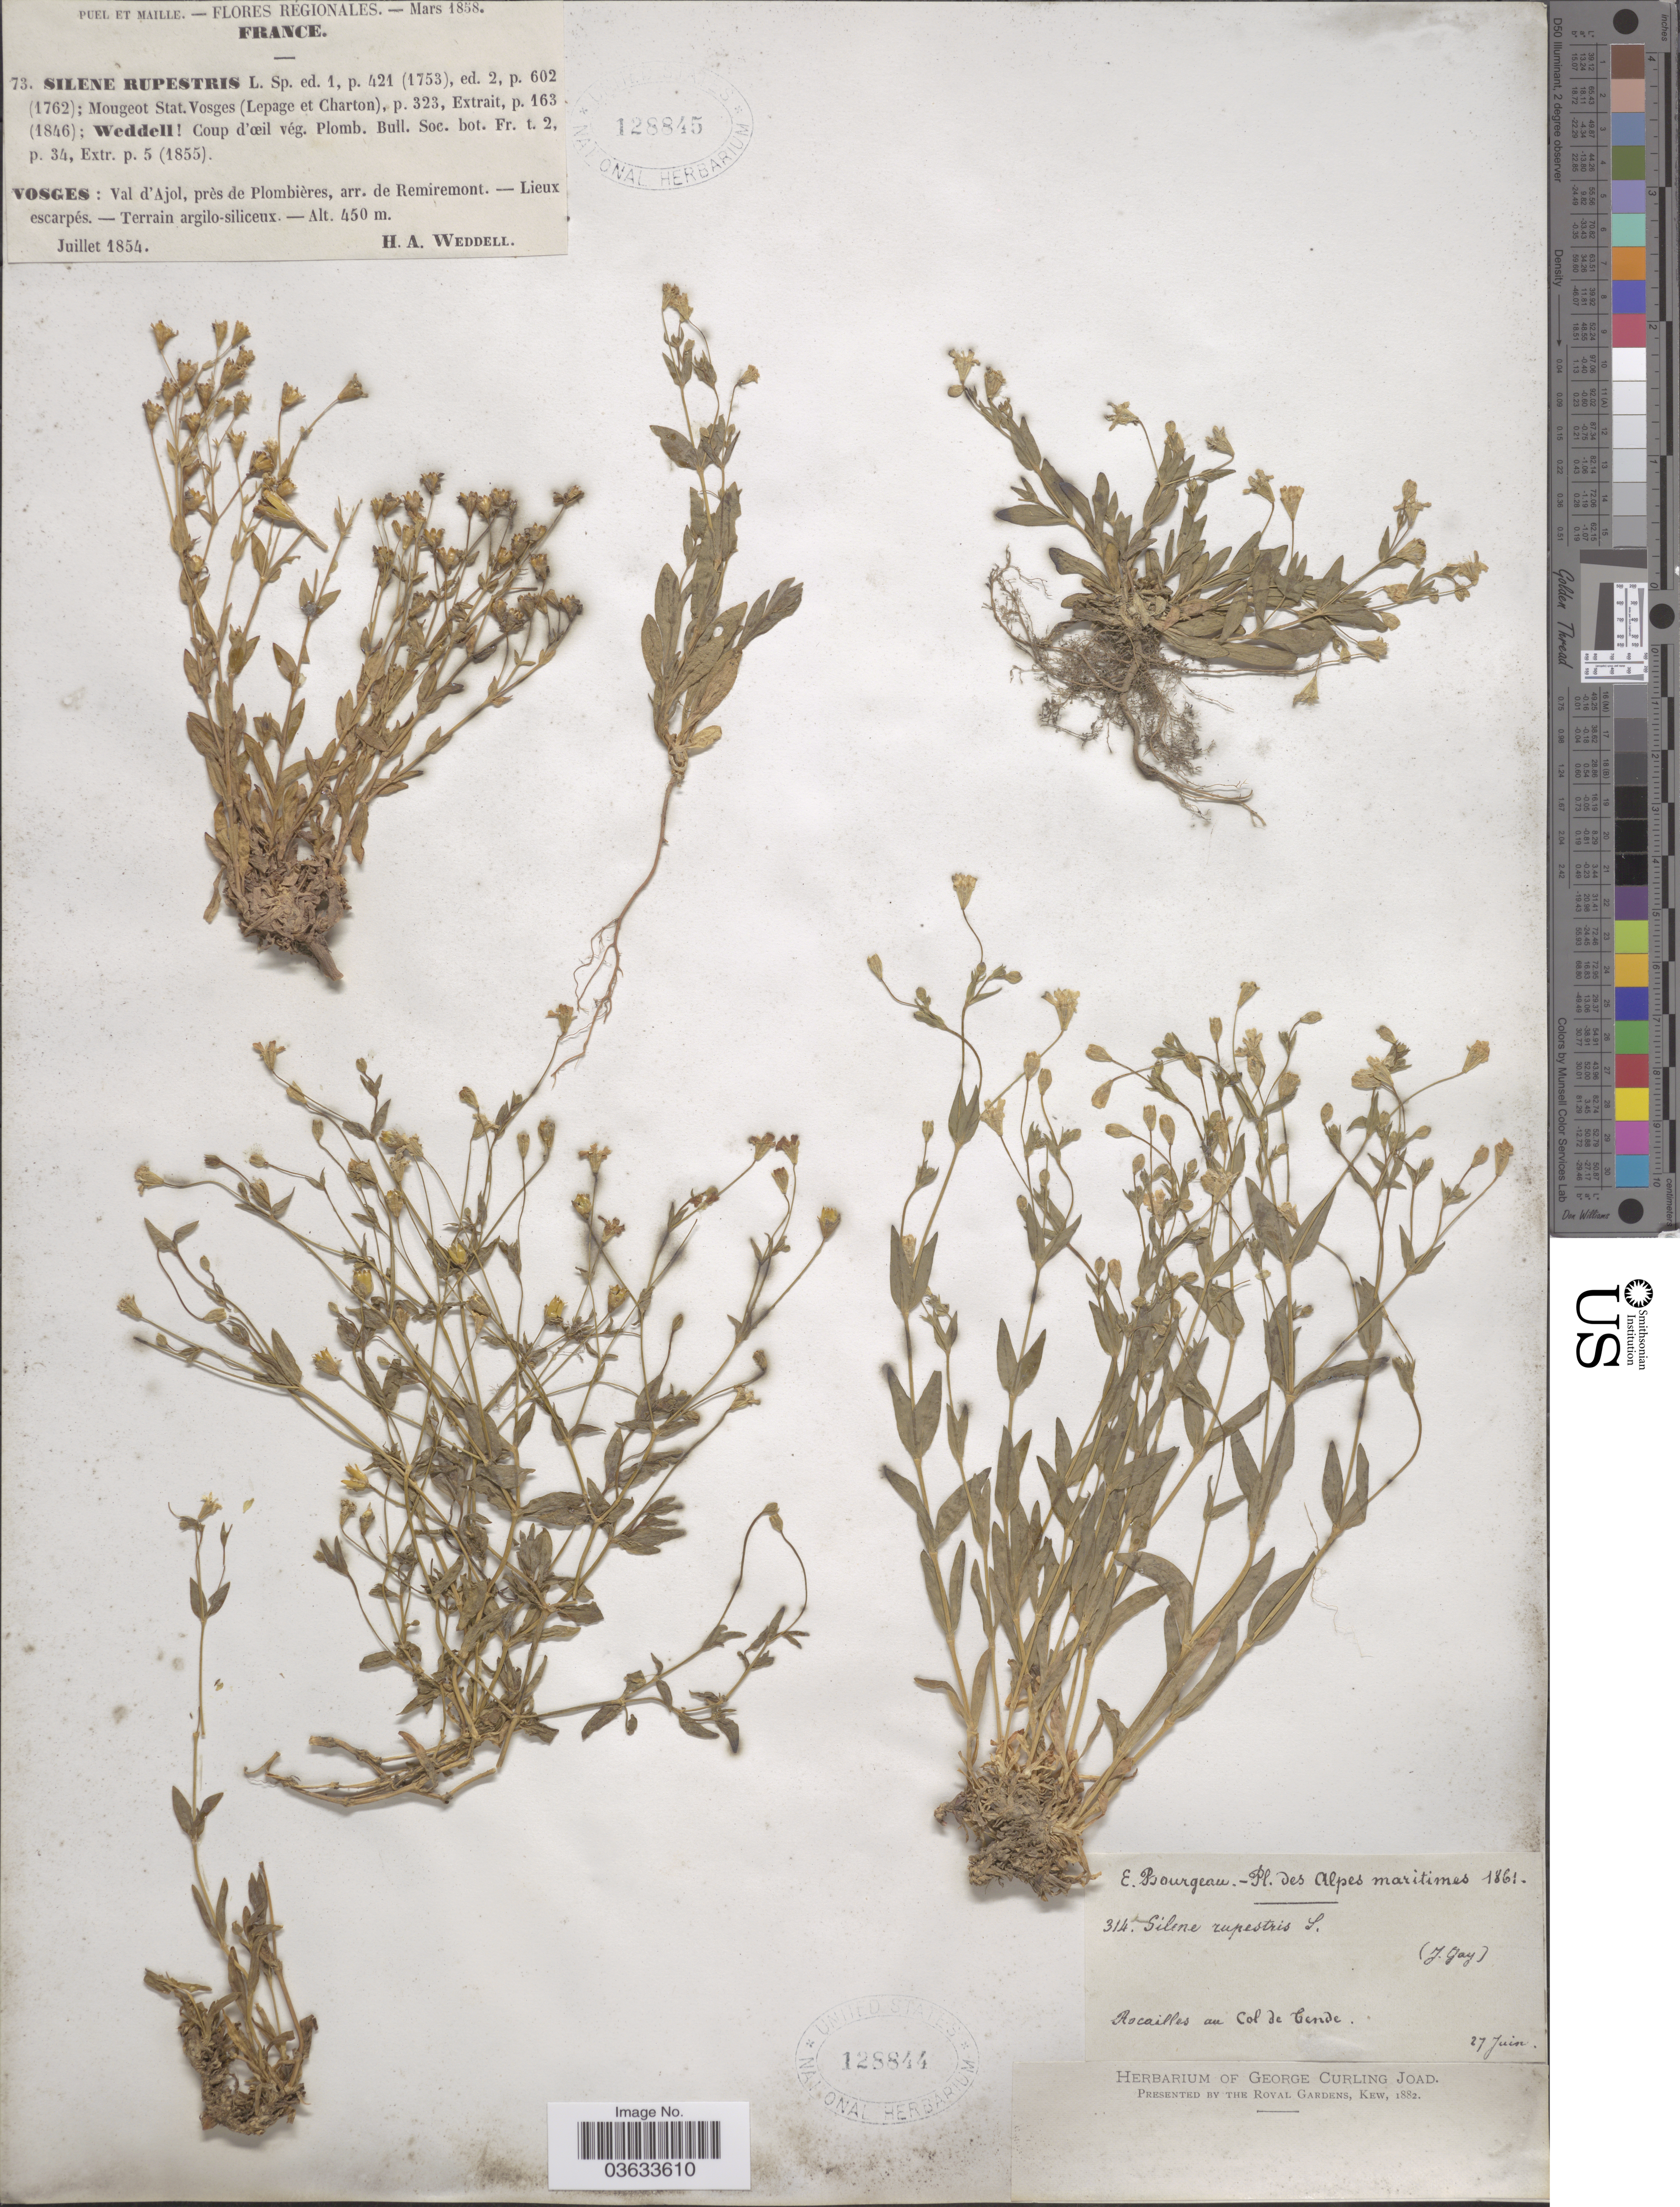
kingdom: Plantae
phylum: Tracheophyta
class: Magnoliopsida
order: Caryophyllales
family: Caryophyllaceae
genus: Atocion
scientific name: Atocion rupestre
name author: (L.) Oxelman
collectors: H. A. Weddell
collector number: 73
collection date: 1854-07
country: France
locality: Vosges: Val d'Ajol, près de Plombières, arr. de Remiremont. Lieux escarpés.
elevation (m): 450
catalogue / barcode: US 128845-2